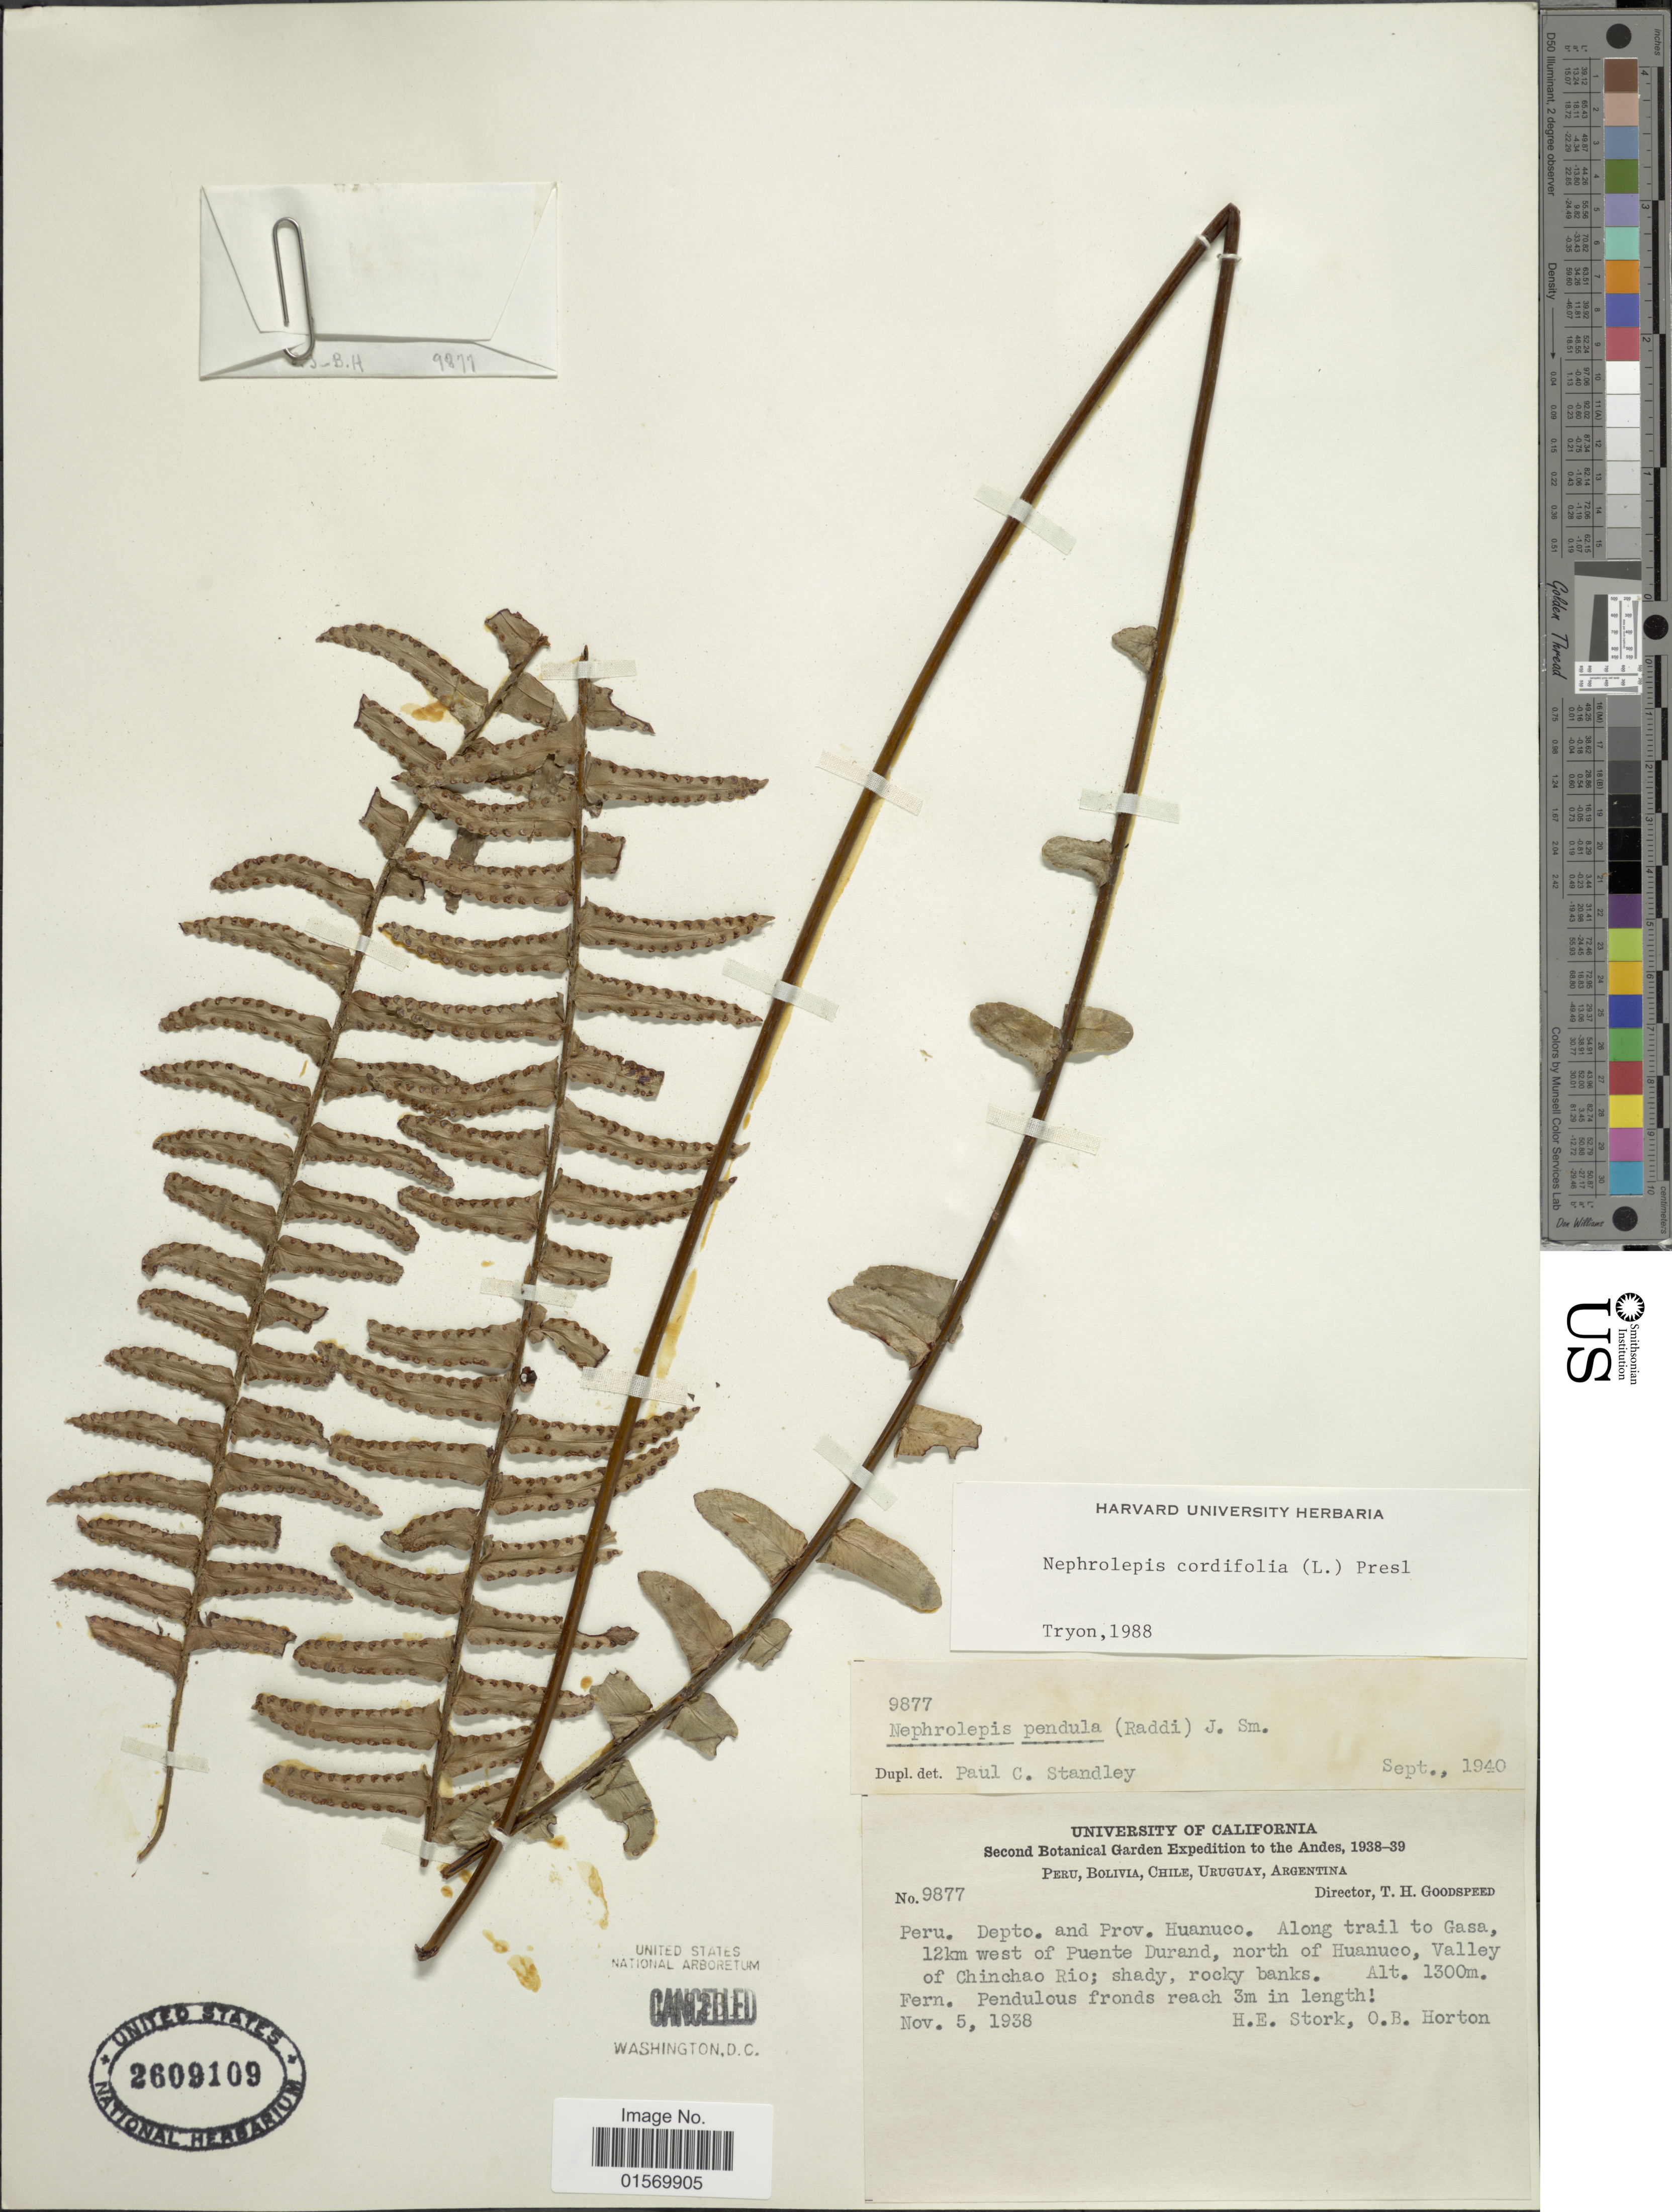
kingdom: Plantae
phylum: Tracheophyta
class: Polypodiopsida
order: Polypodiales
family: Nephrolepidaceae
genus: Nephrolepis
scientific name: Nephrolepis pendula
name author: (Raddi) J. Sm.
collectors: H. E. Stork & O. B. Horton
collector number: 9877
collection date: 1938-11-05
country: Peru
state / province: Huánuco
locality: Along trail to Gasa, 12 km west of Puente Durand, north of Huanuco, Valley of Chinchao Rio.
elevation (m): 1300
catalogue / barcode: US 2609109